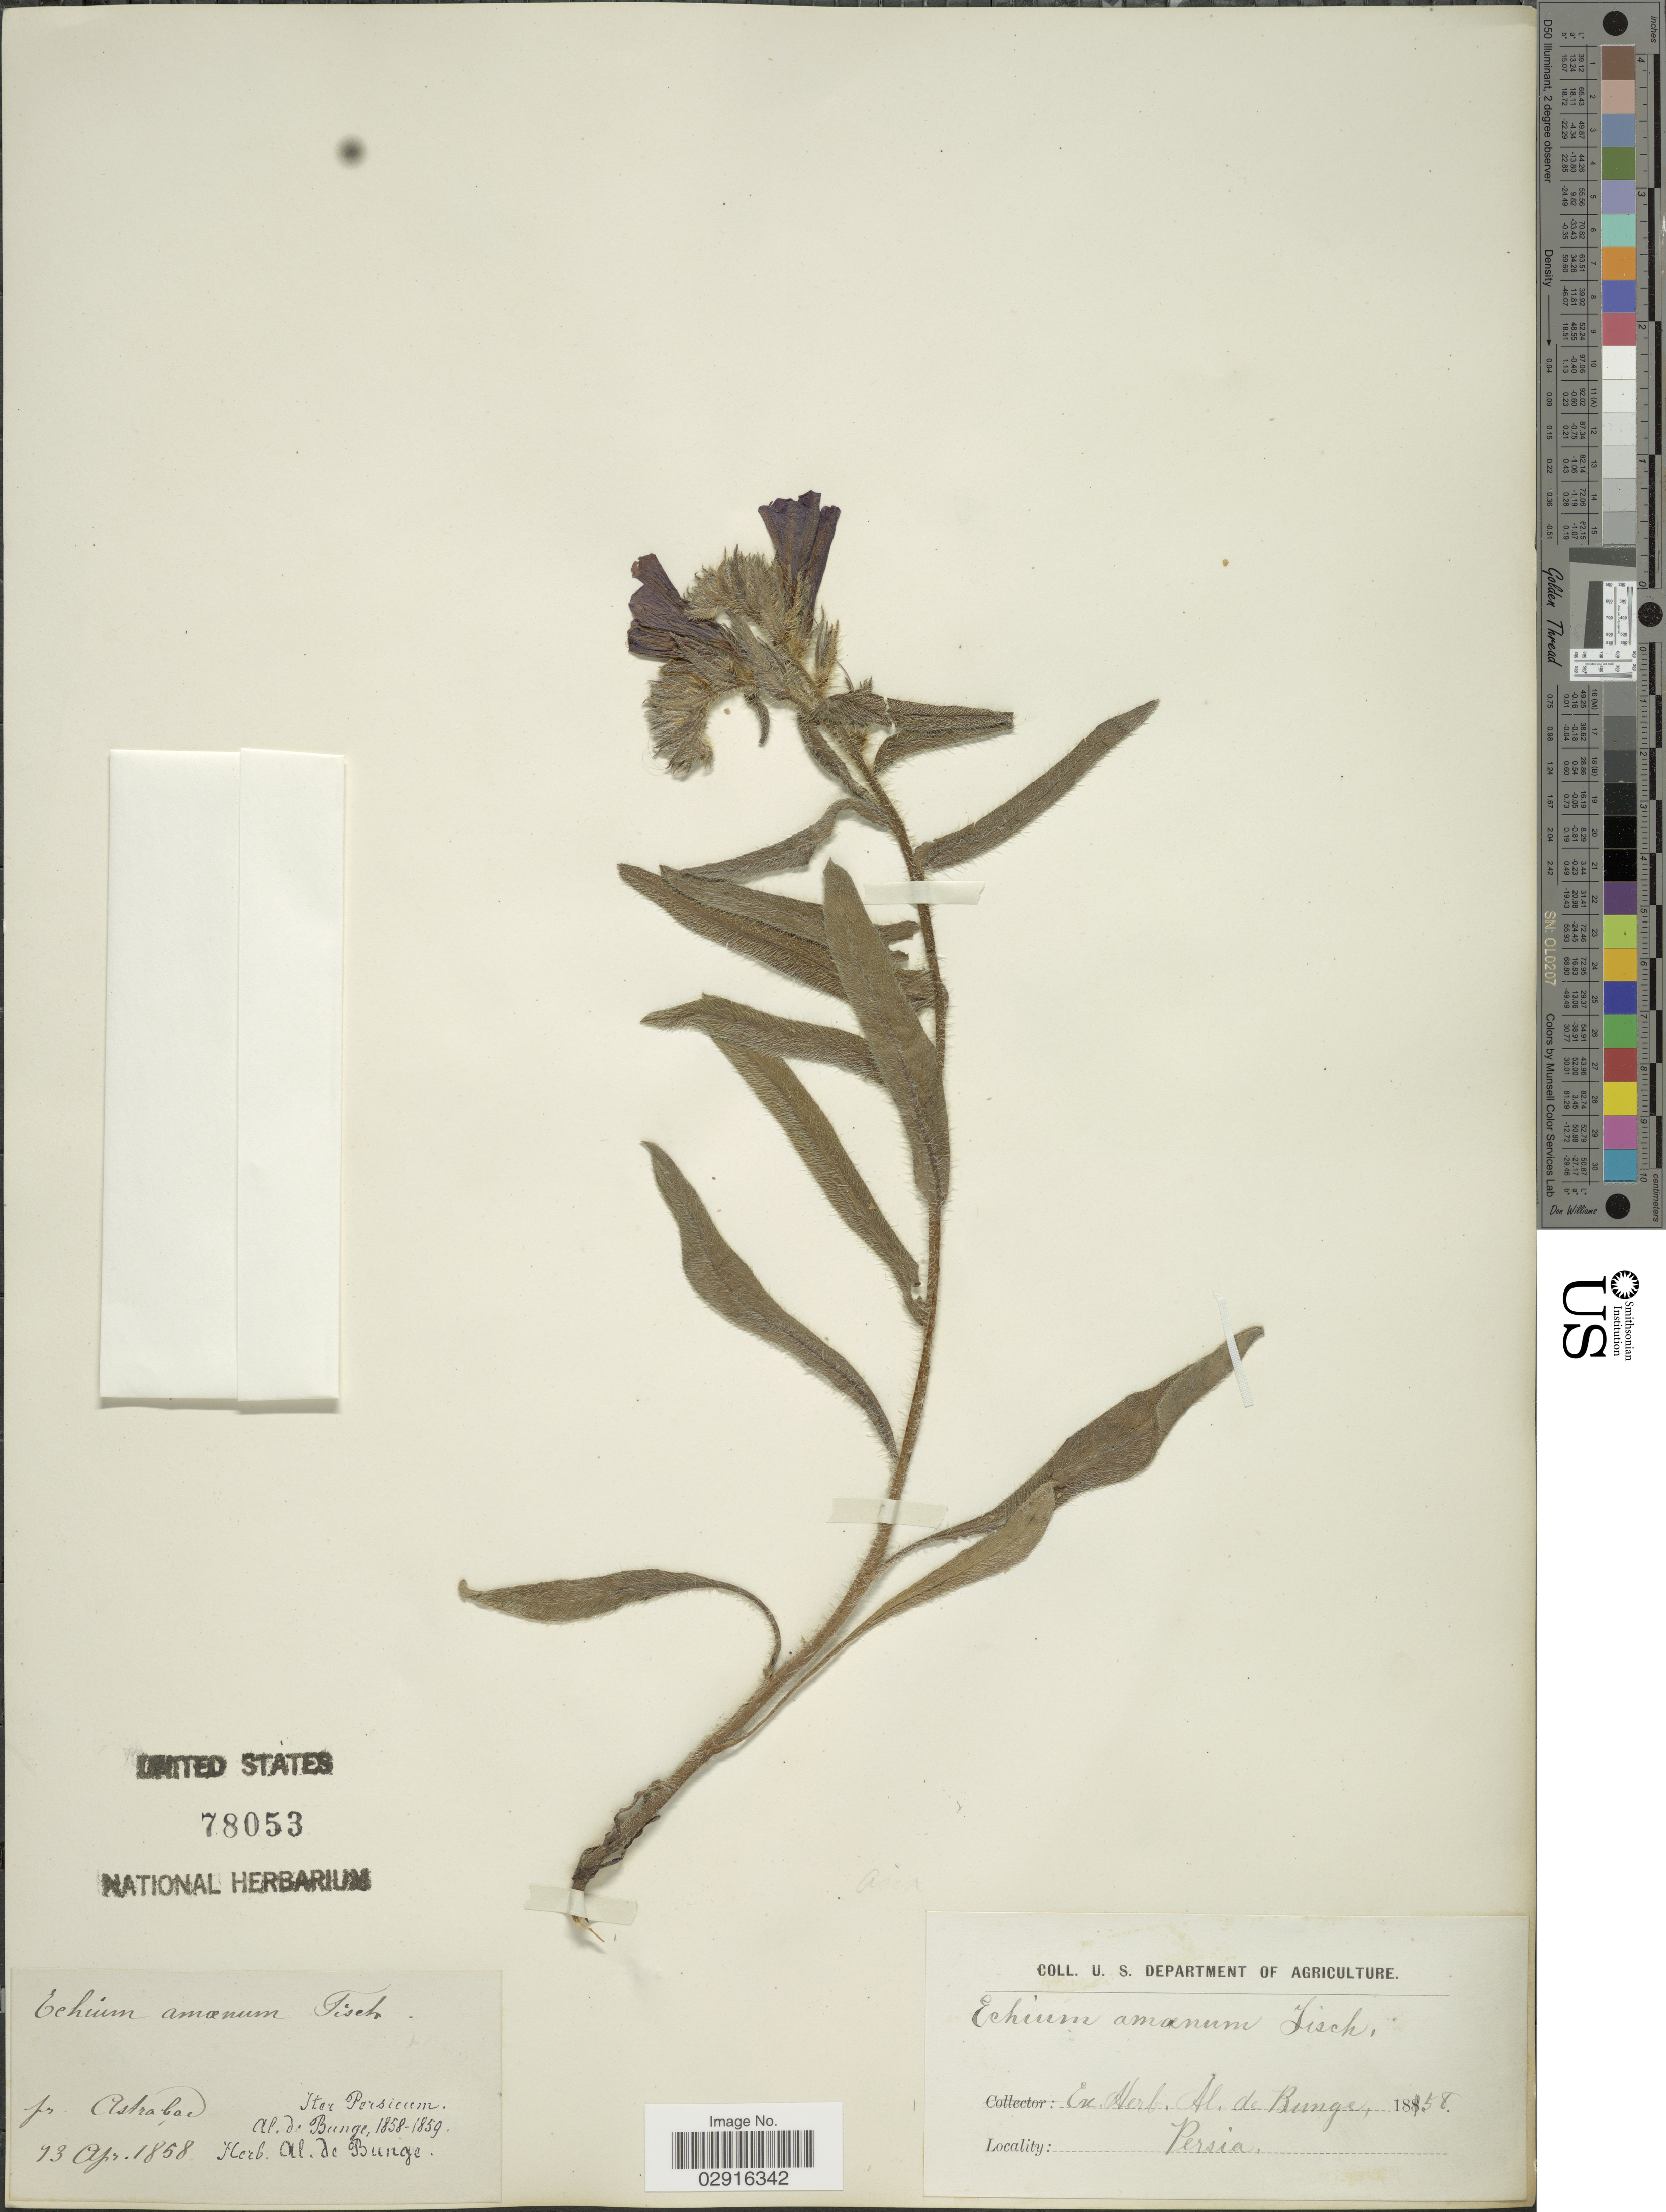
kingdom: Plantae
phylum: Tracheophyta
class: Magnoliopsida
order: Boraginales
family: Boraginaceae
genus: Echium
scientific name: Echium amoenum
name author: Fisch. & C.A. Mey.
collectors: A. Bunge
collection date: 1858-04-13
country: Iran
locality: Pr. Astrabad. Iter Persicum.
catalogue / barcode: US 78053